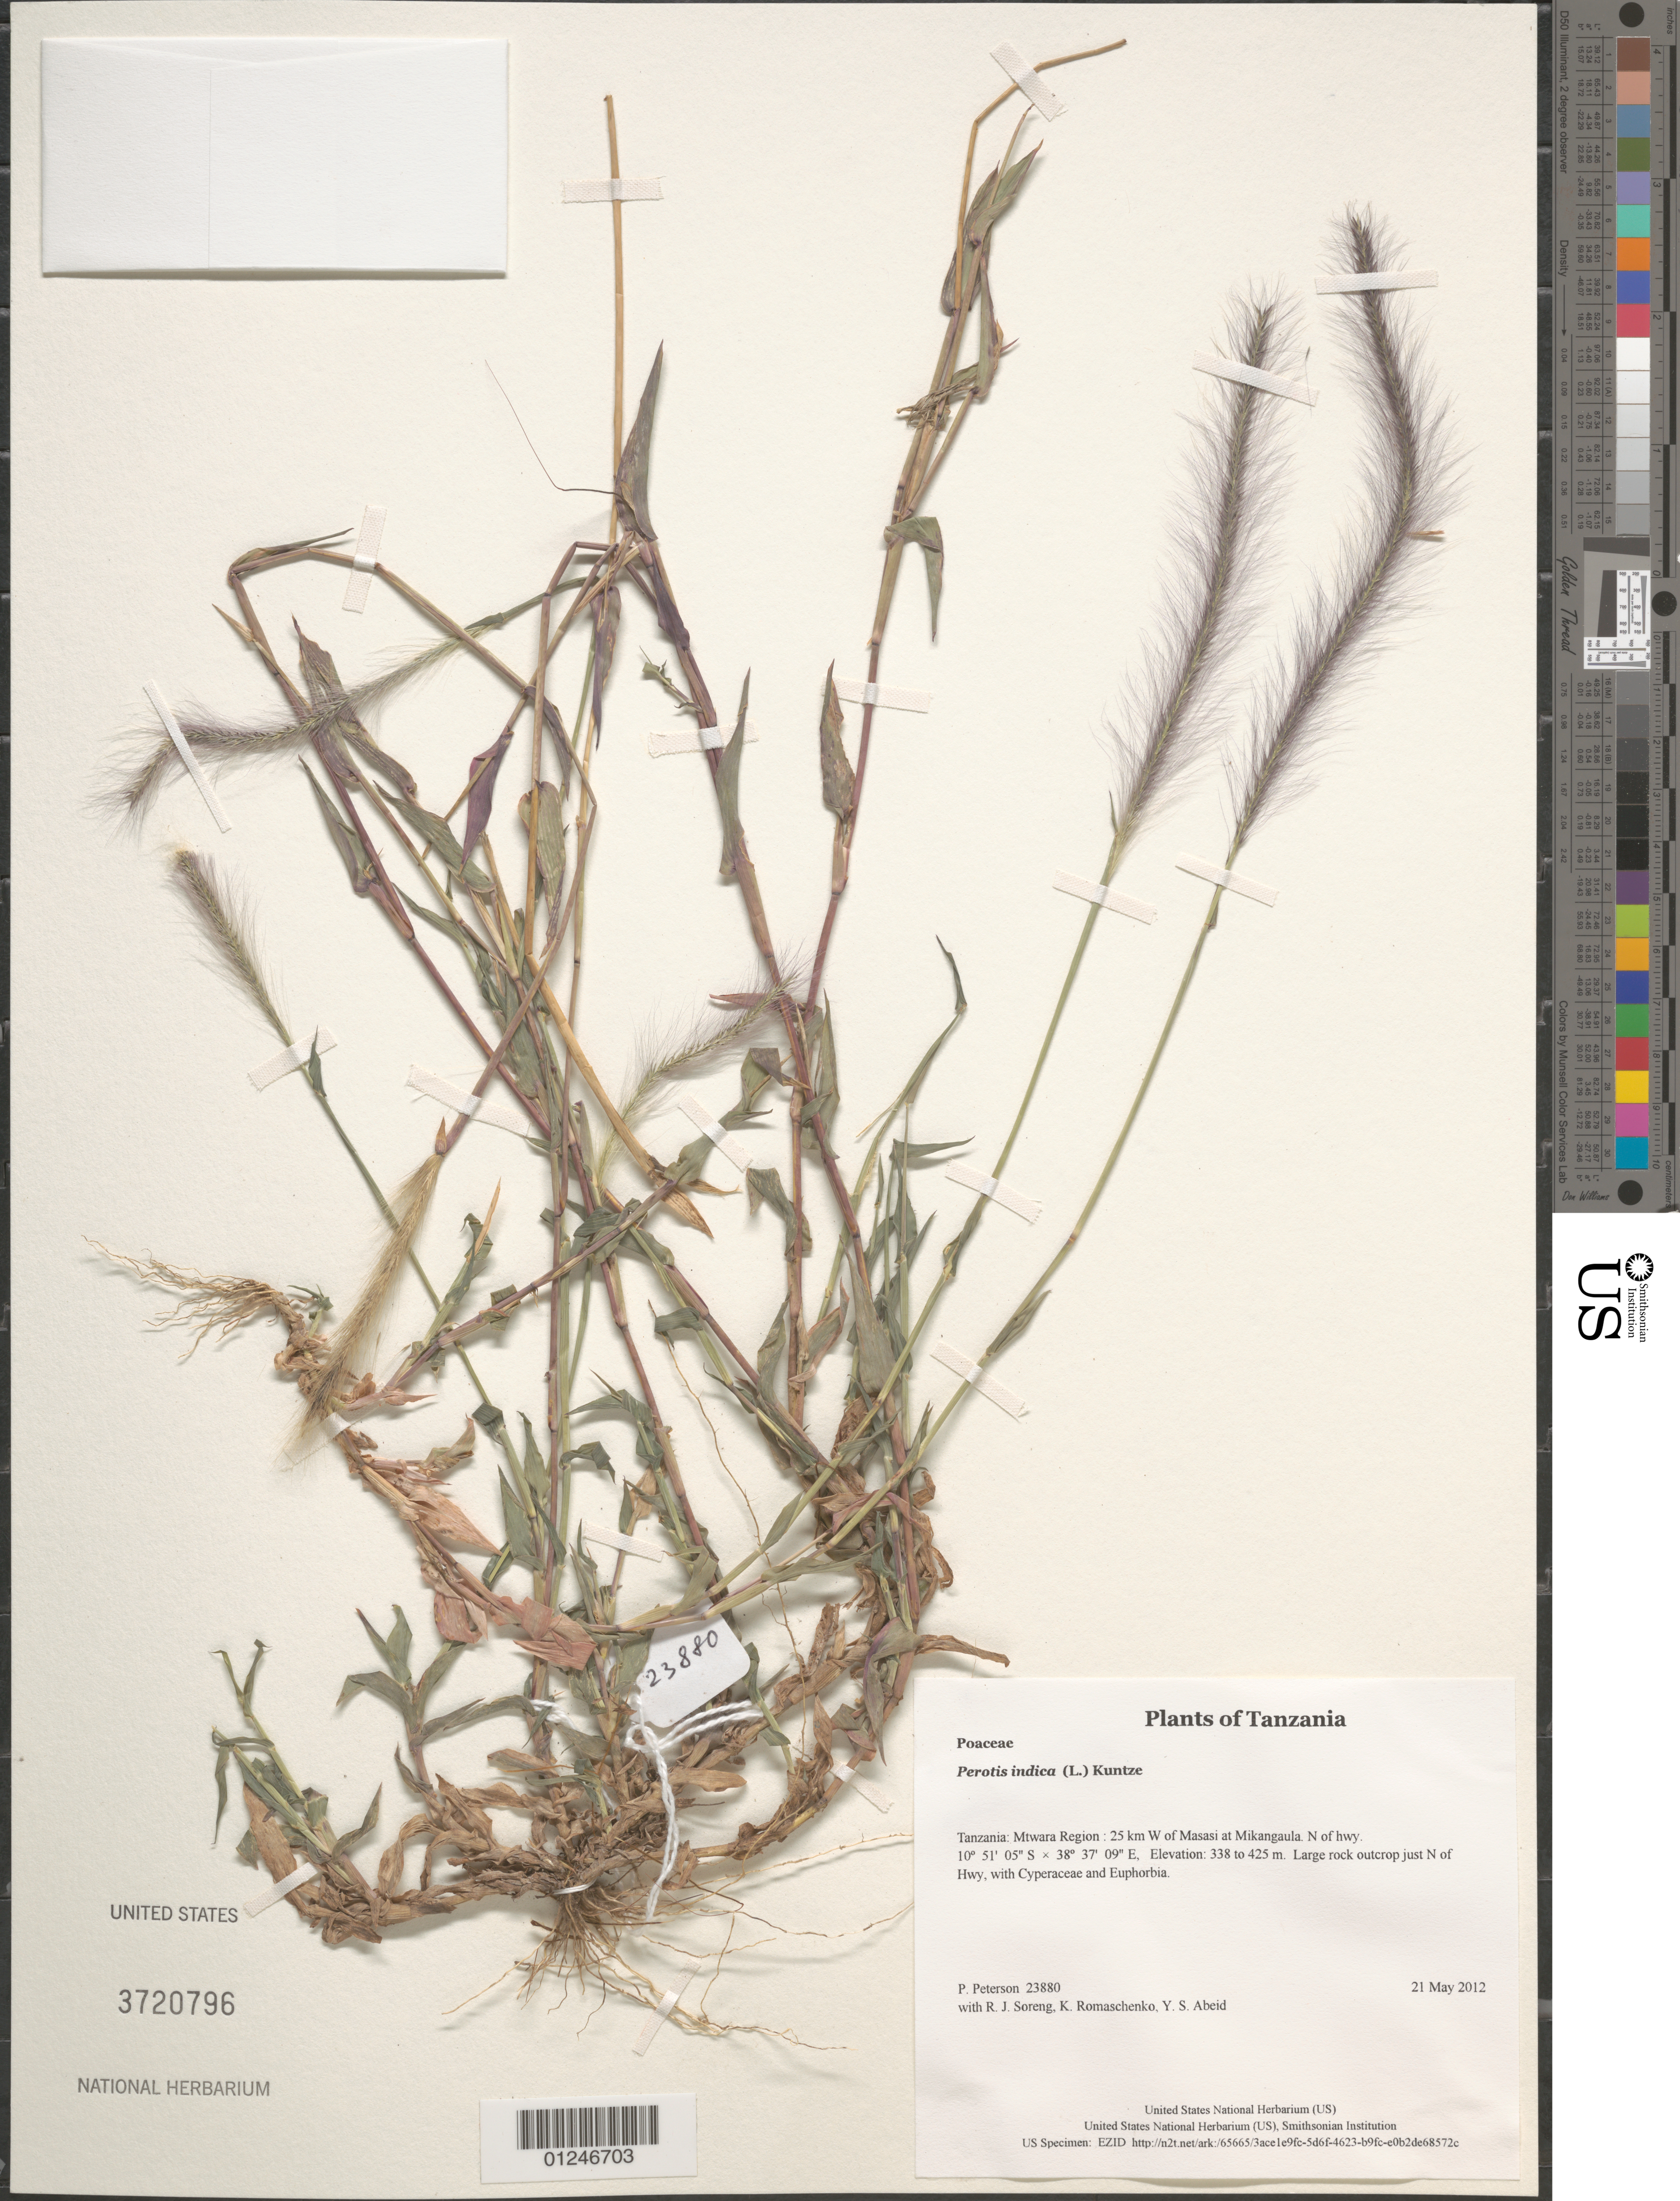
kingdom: Plantae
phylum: Tracheophyta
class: Liliopsida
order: Poales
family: Poaceae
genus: Perotis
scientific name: Perotis indica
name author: (L.) Kuntze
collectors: P. M. Peterson, R. J. Soreng, K. Romaschenko & Y. Abeid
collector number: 23880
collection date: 2012-05-21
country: Tanzania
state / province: Mtwara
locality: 25 km W of Masasi at Mikangaula. N of hwy.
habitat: Large rock outcrop just N of Hwy, with Cyperaceae and Euphorbia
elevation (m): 338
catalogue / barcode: US 3720796